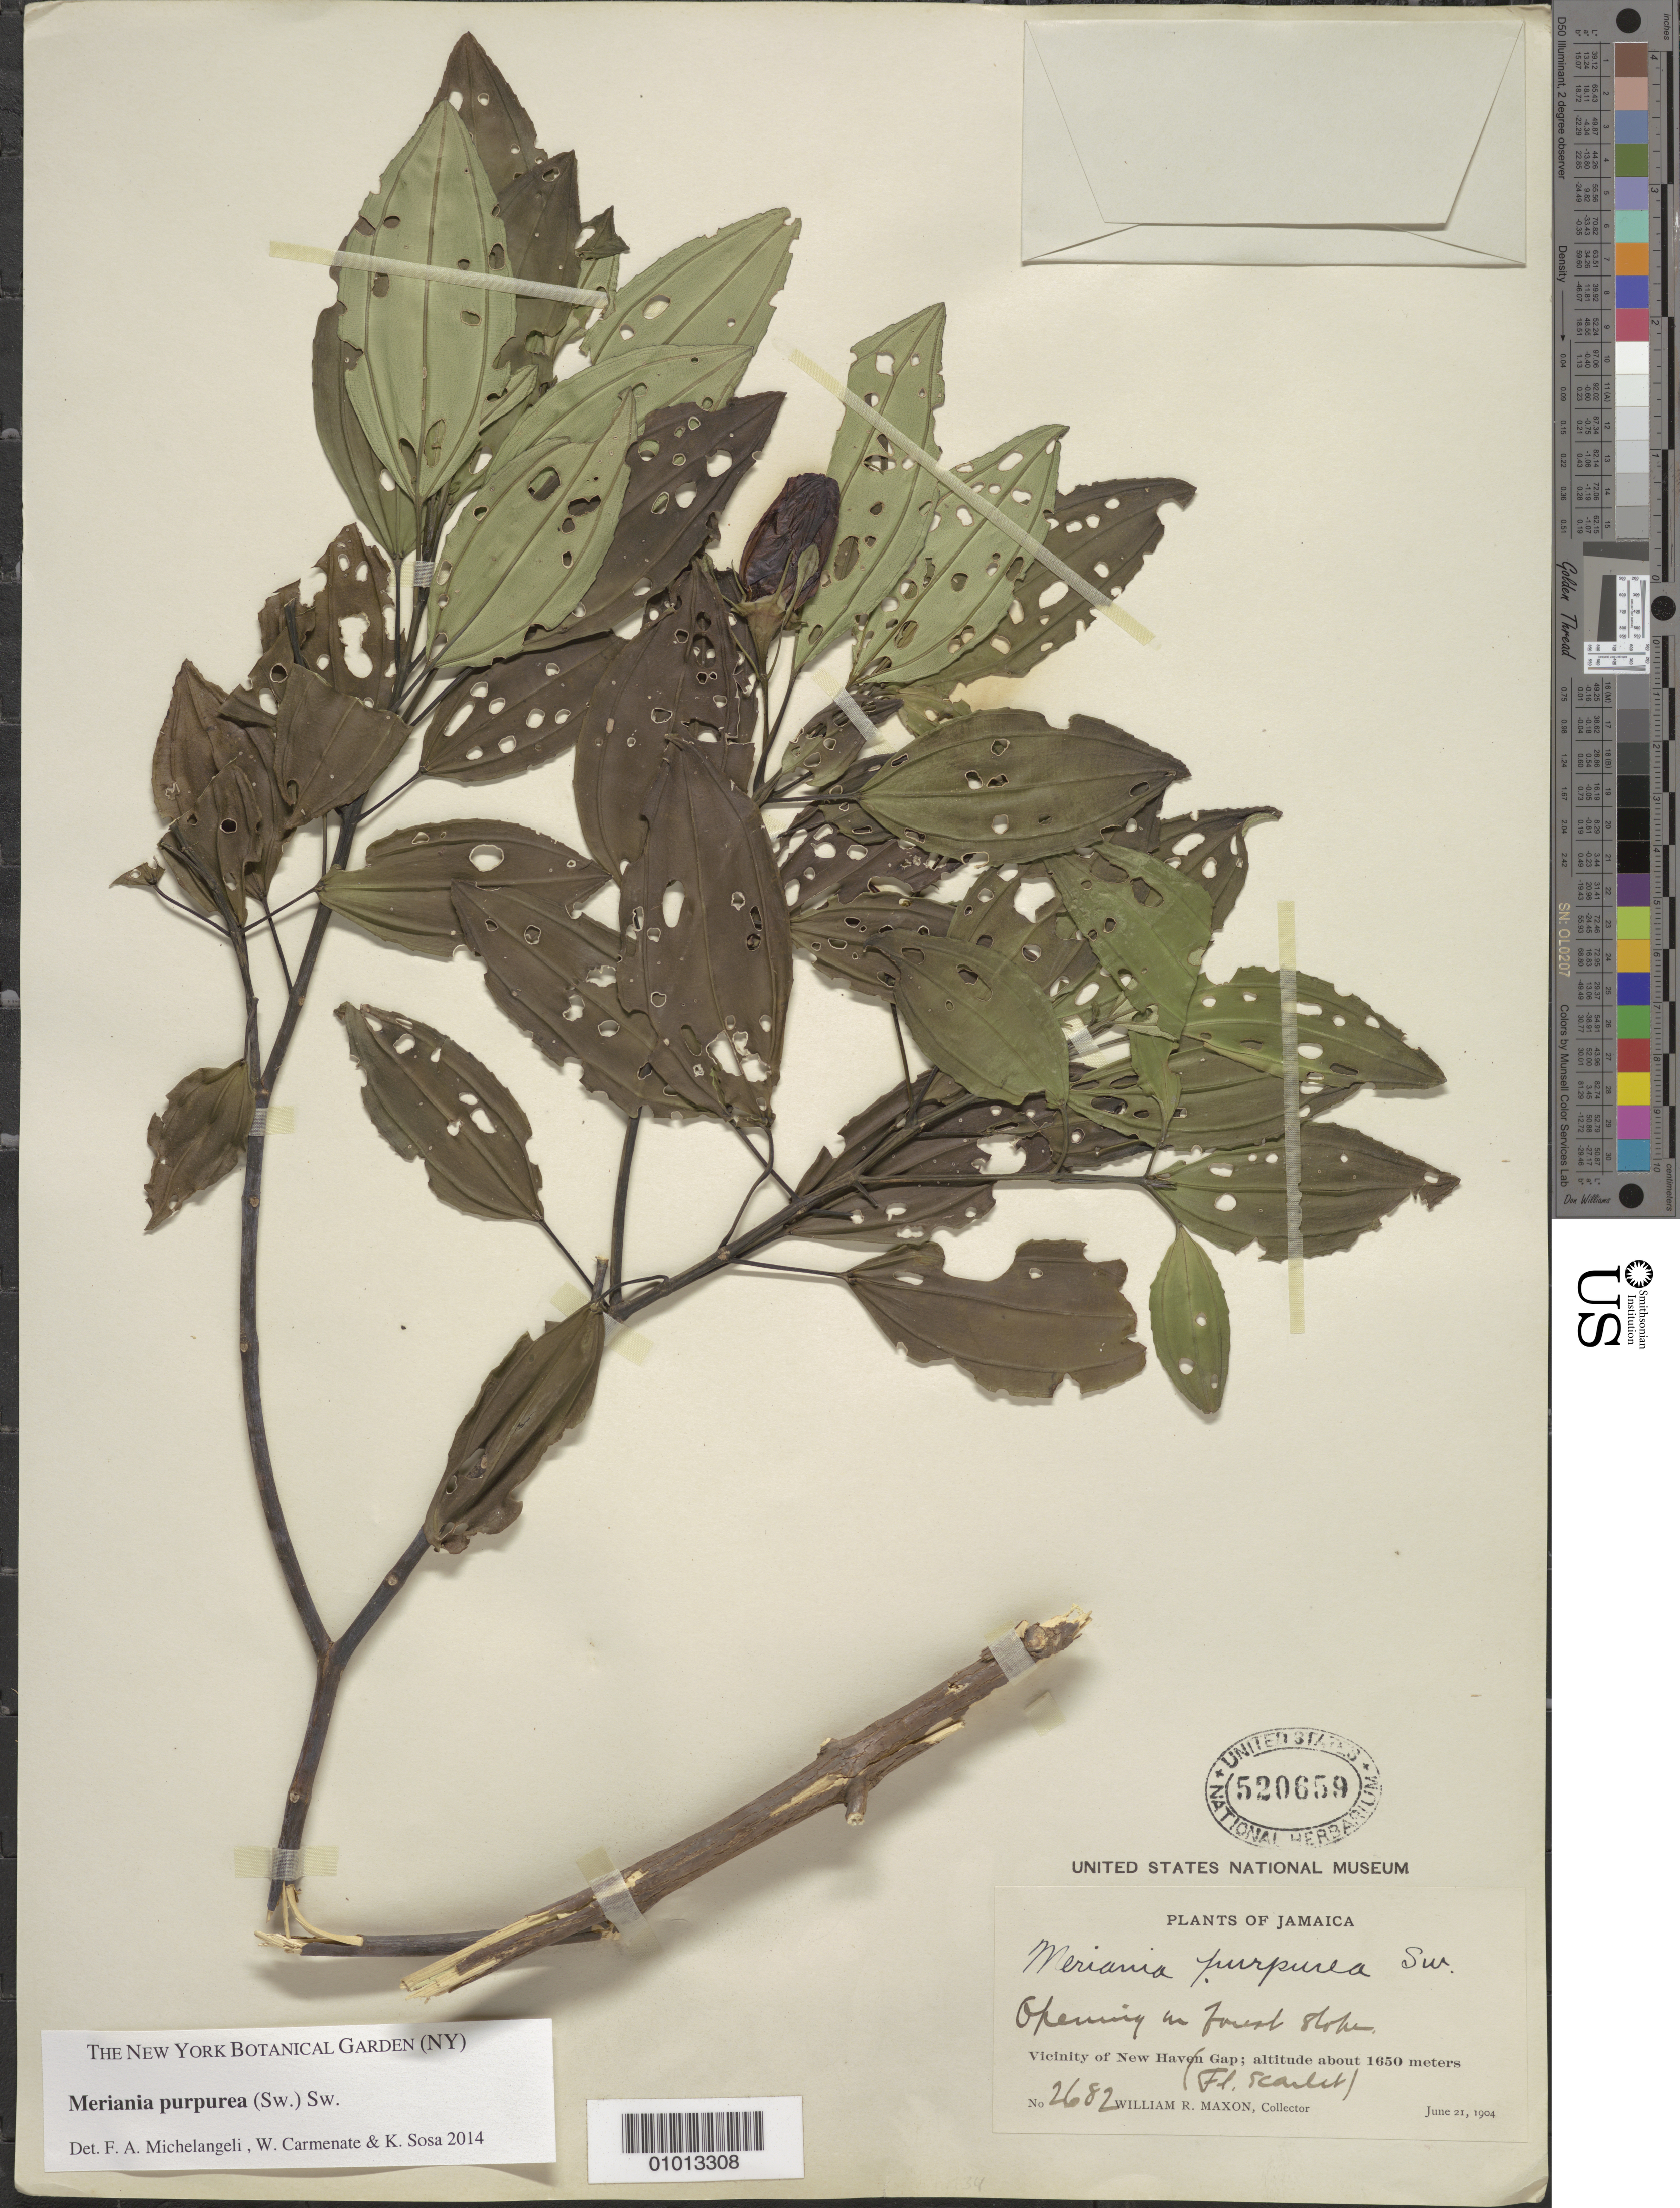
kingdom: Plantae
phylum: Tracheophyta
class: Magnoliopsida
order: Myrtales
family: Melastomataceae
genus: Meriania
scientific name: Meriania purpurea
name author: (Sw.) Sw.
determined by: Michelangeli, F. A.; Carmenate, W.; Sosa, K.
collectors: W. R. Maxon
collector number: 2682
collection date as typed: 21 Jun 1904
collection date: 1904-06-21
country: Jamaica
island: Jamaica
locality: Vicinity of New Haven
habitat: Opening in forest slope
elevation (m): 1650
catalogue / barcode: US 520659